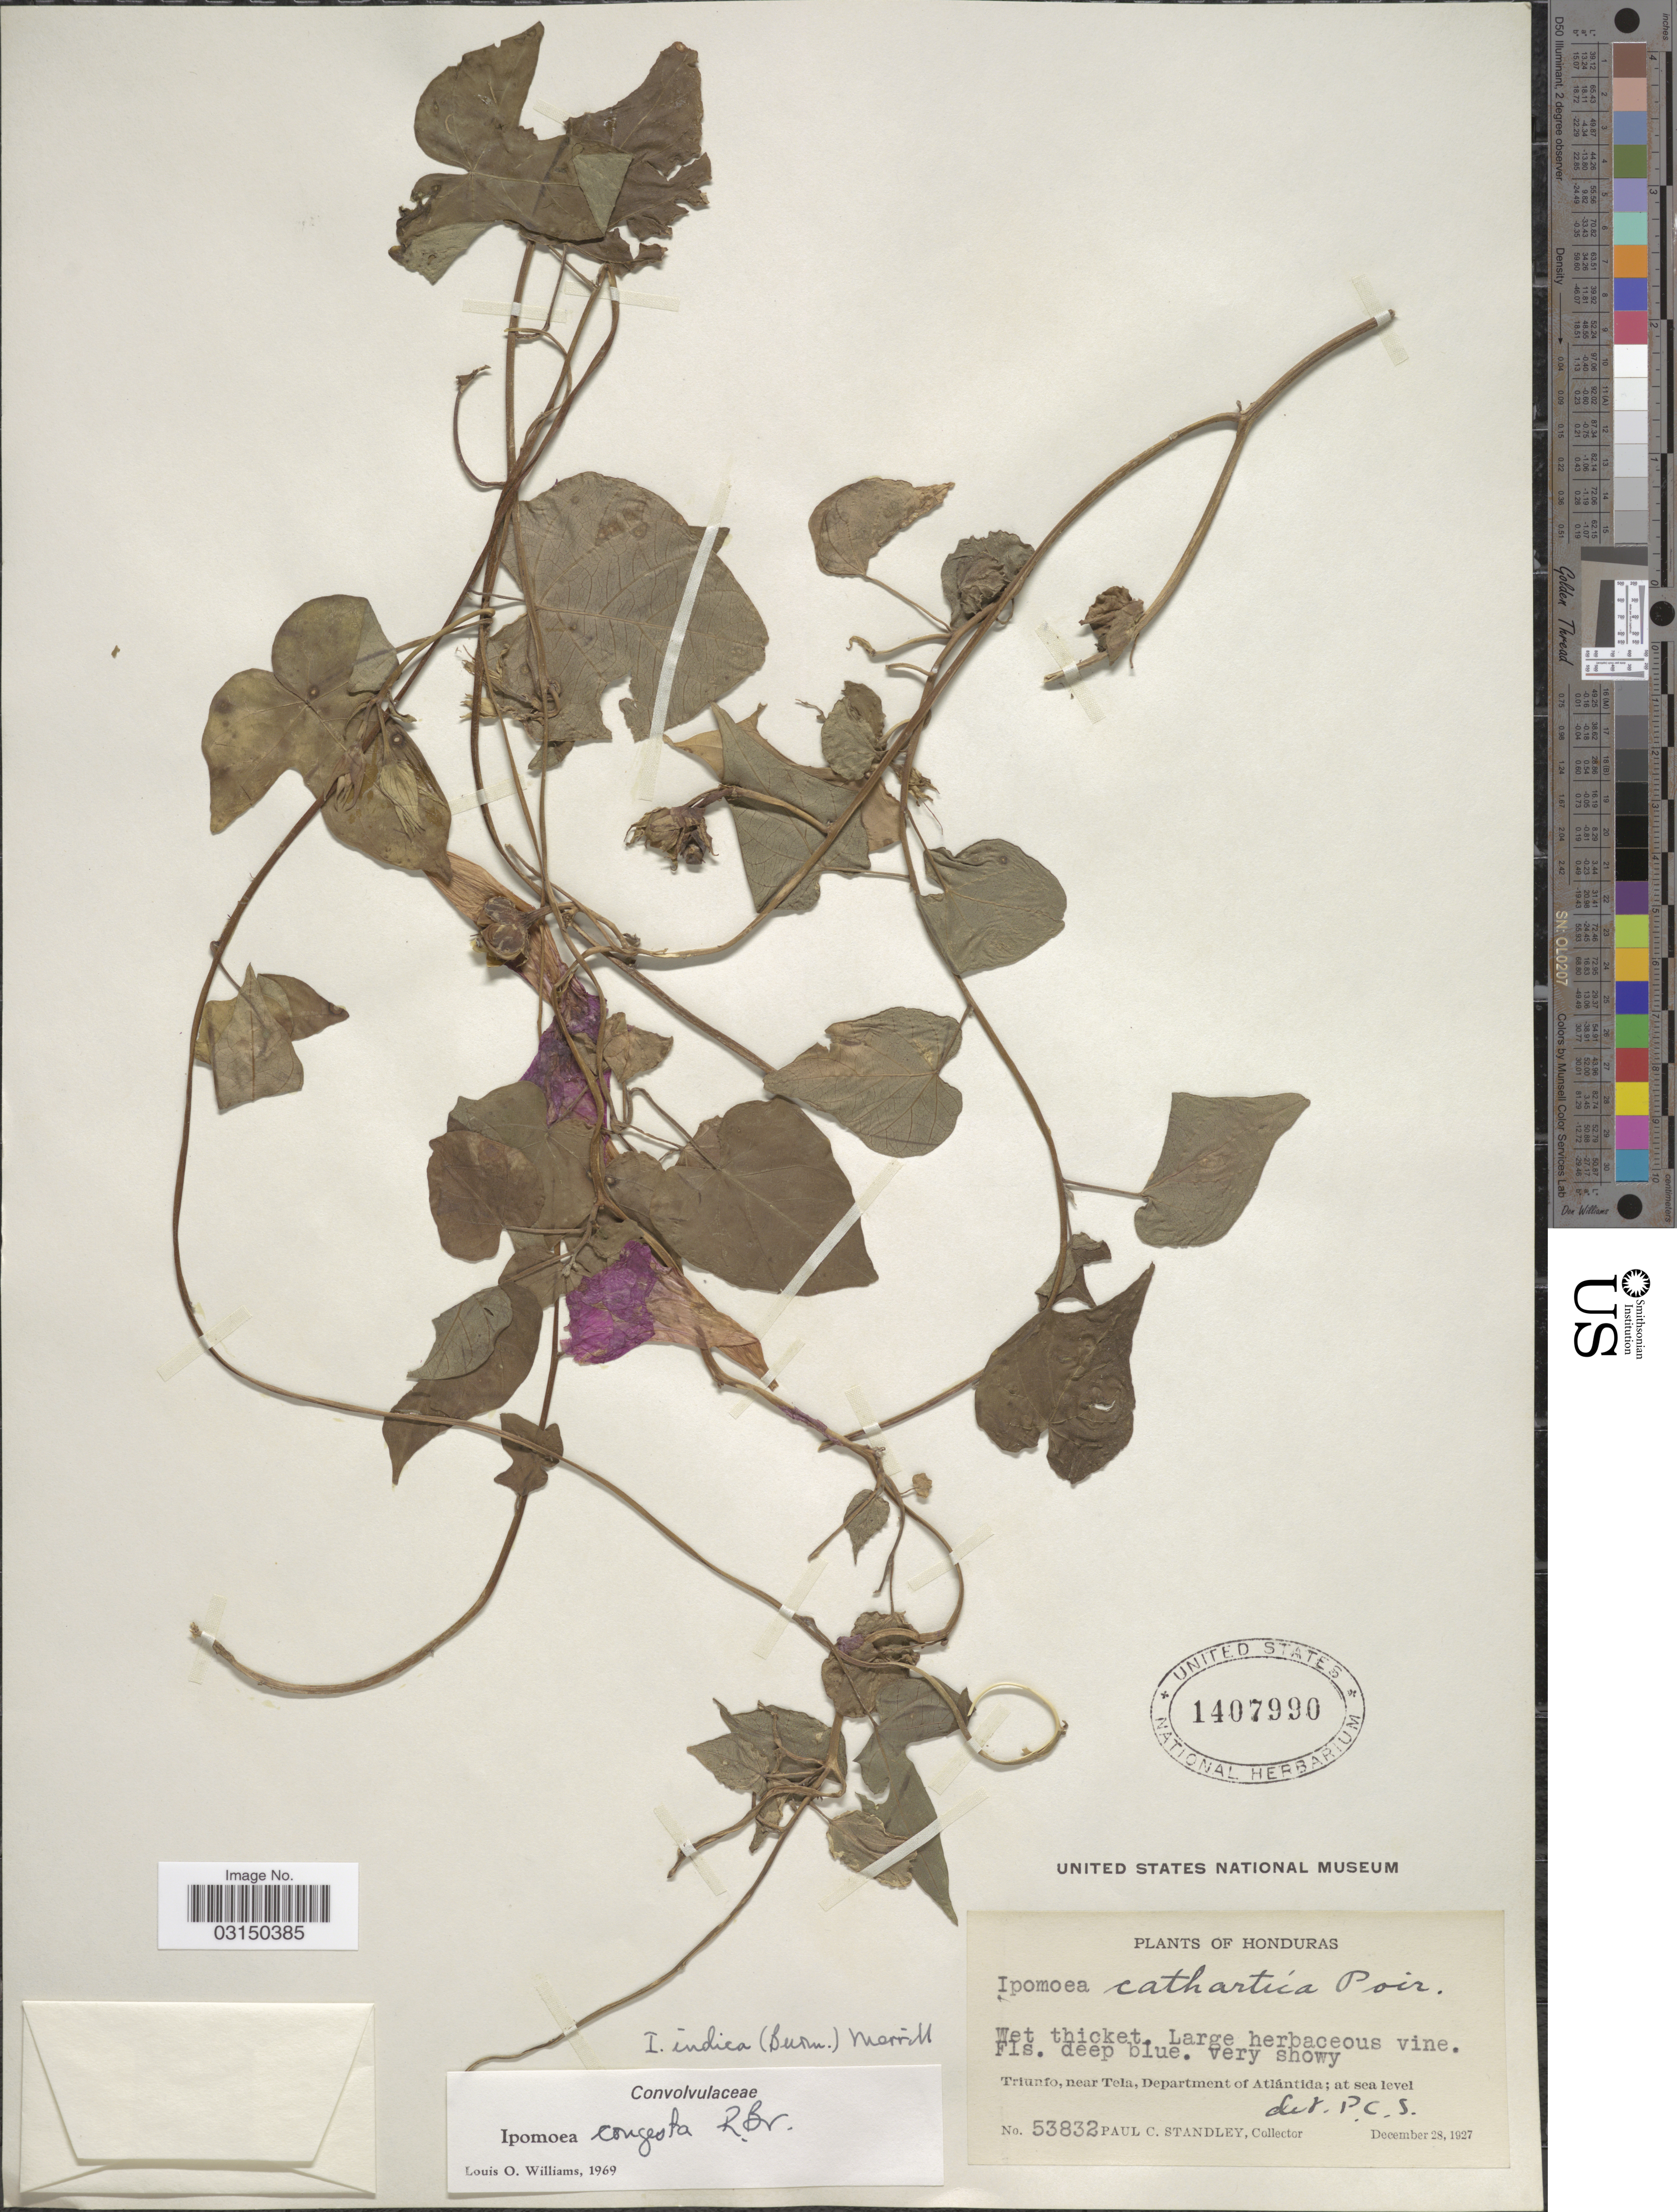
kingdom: Plantae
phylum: Tracheophyta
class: Magnoliopsida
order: Solanales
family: Convolvulaceae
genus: Ipomoea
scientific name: Ipomoea indica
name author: (Burm.) Merr.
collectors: P. C. Standley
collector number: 53832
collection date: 1927-12-28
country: Honduras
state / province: Atlántida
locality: Triunfo, near Tela, Department of Atlántida.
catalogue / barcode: US 1407990